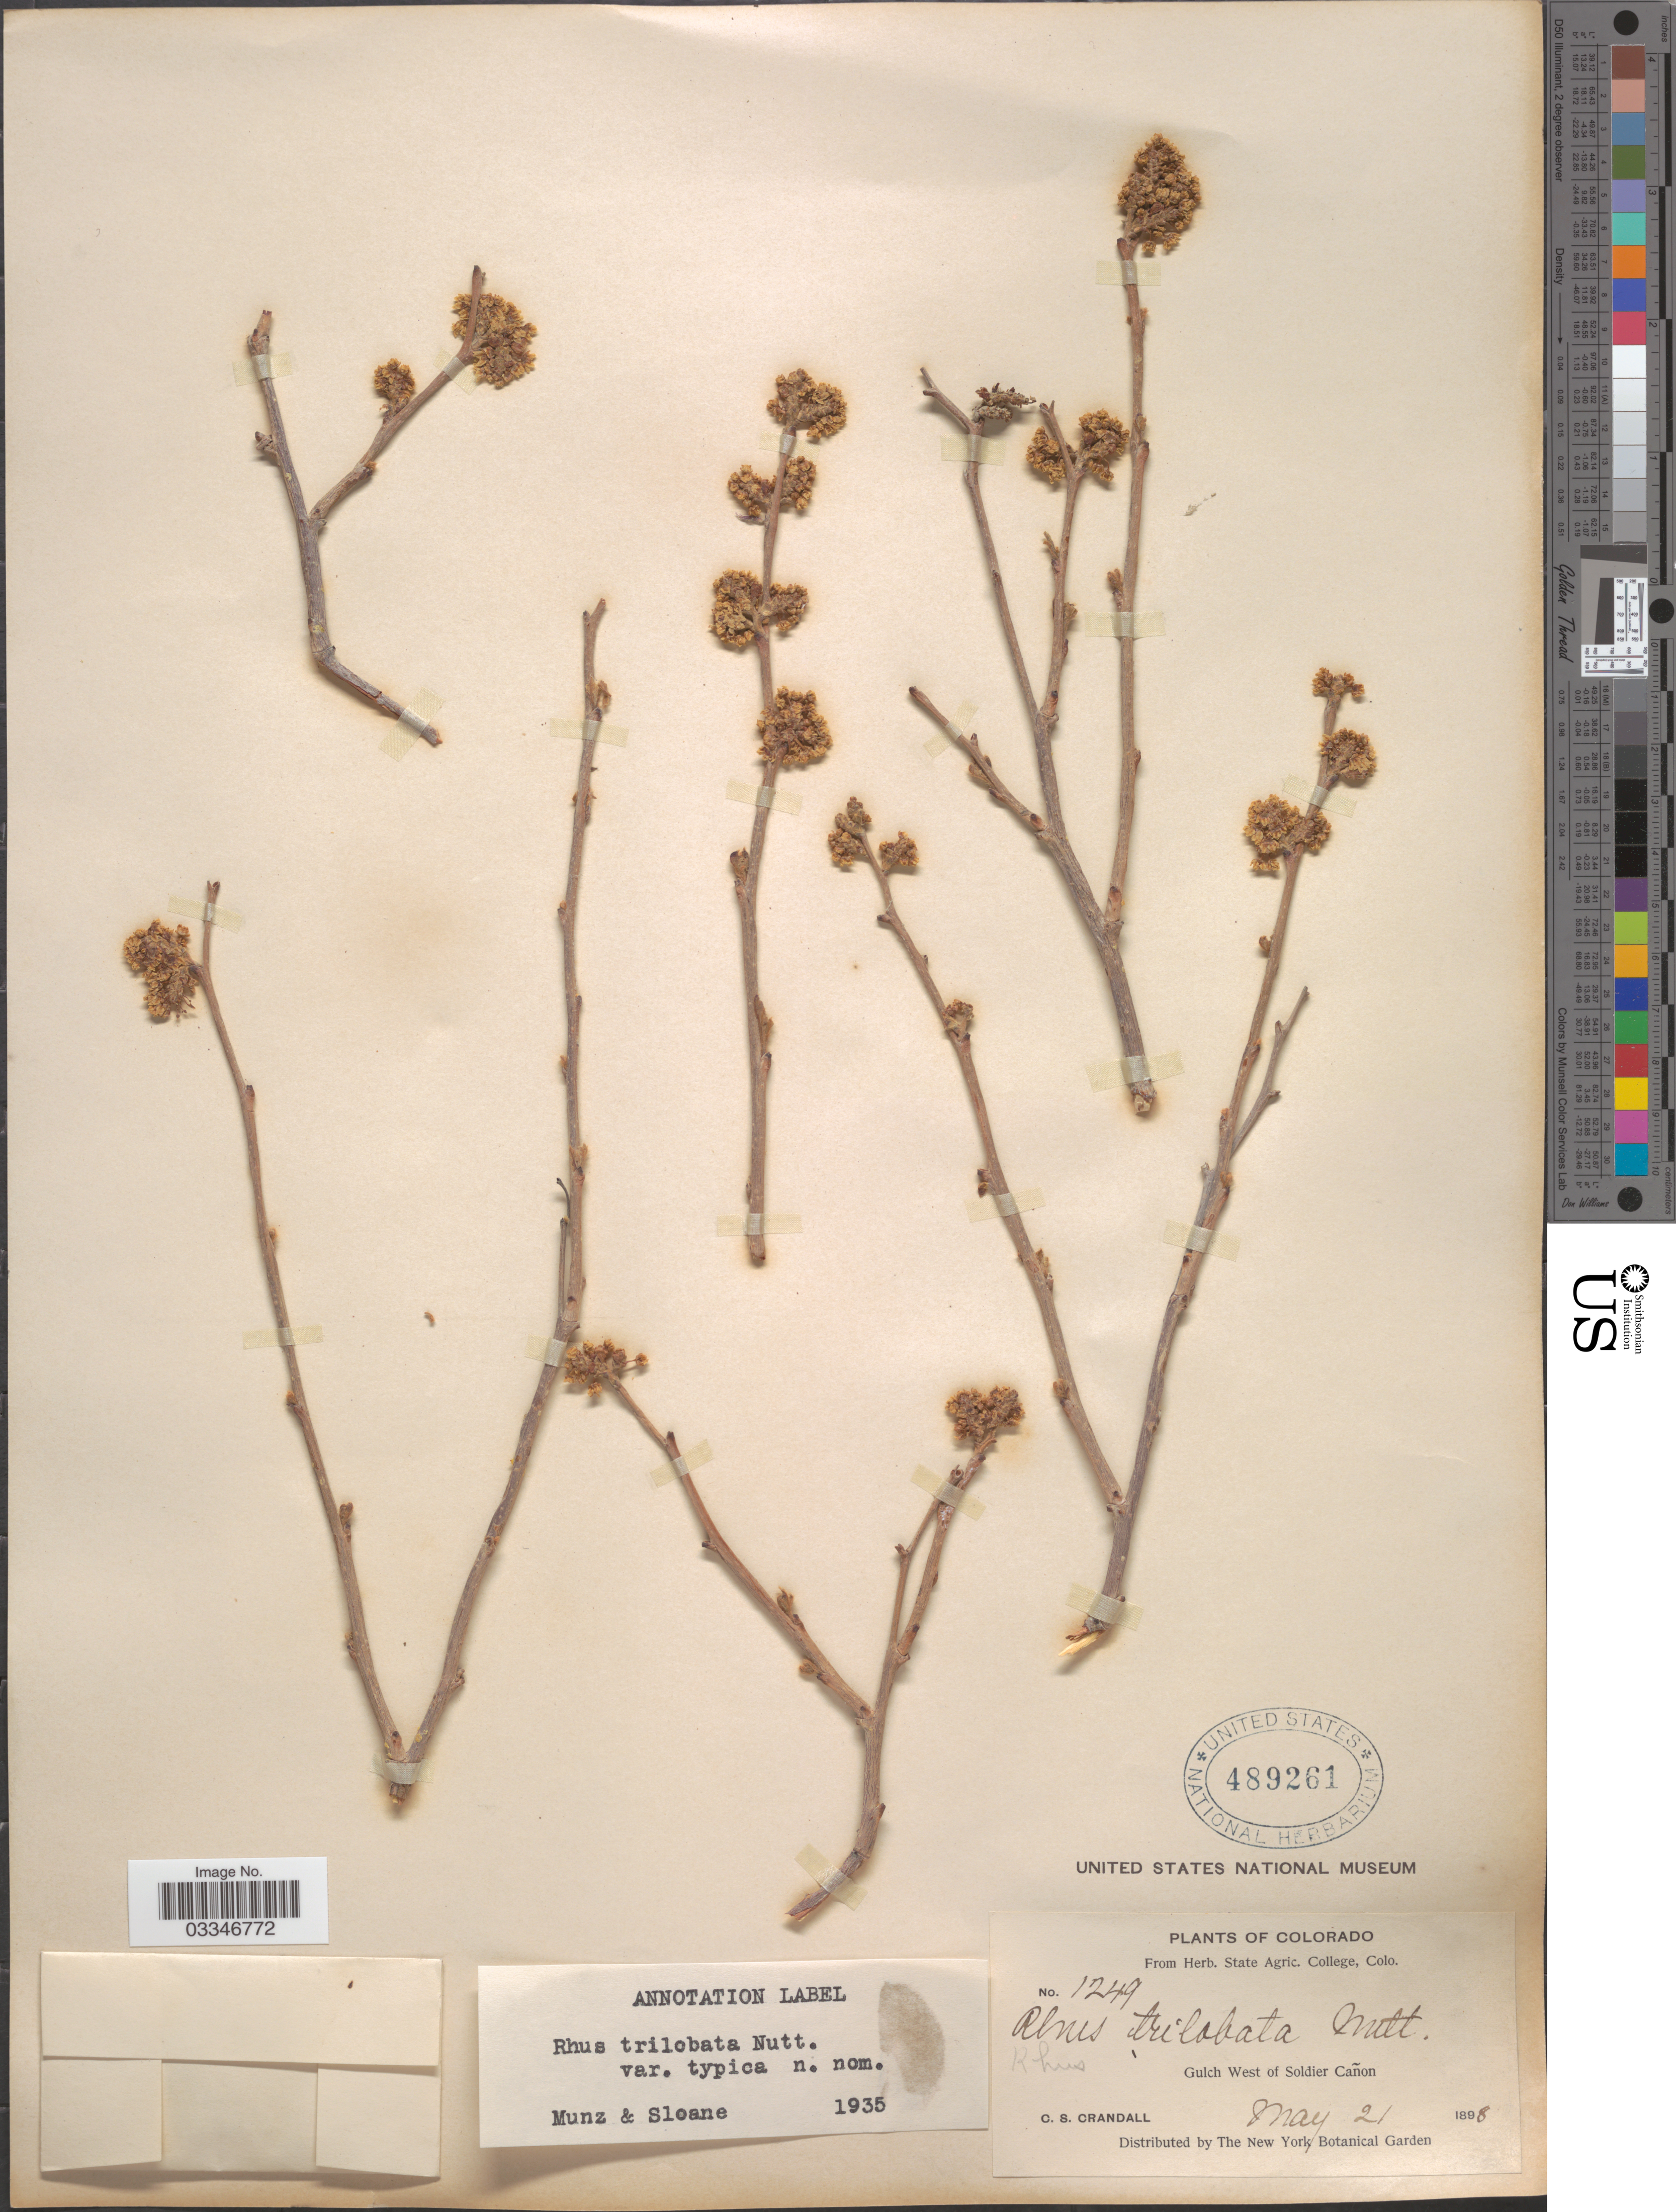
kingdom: Plantae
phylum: Tracheophyta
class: Magnoliopsida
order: Sapindales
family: Anacardiaceae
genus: Rhus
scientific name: Rhus trilobata var. typica Munz & Sloane ined.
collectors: C. Crandall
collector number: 1249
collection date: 1898-05-21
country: United States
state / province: Colorado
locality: Gulch West of Soldier Cañon.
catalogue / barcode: US 489261